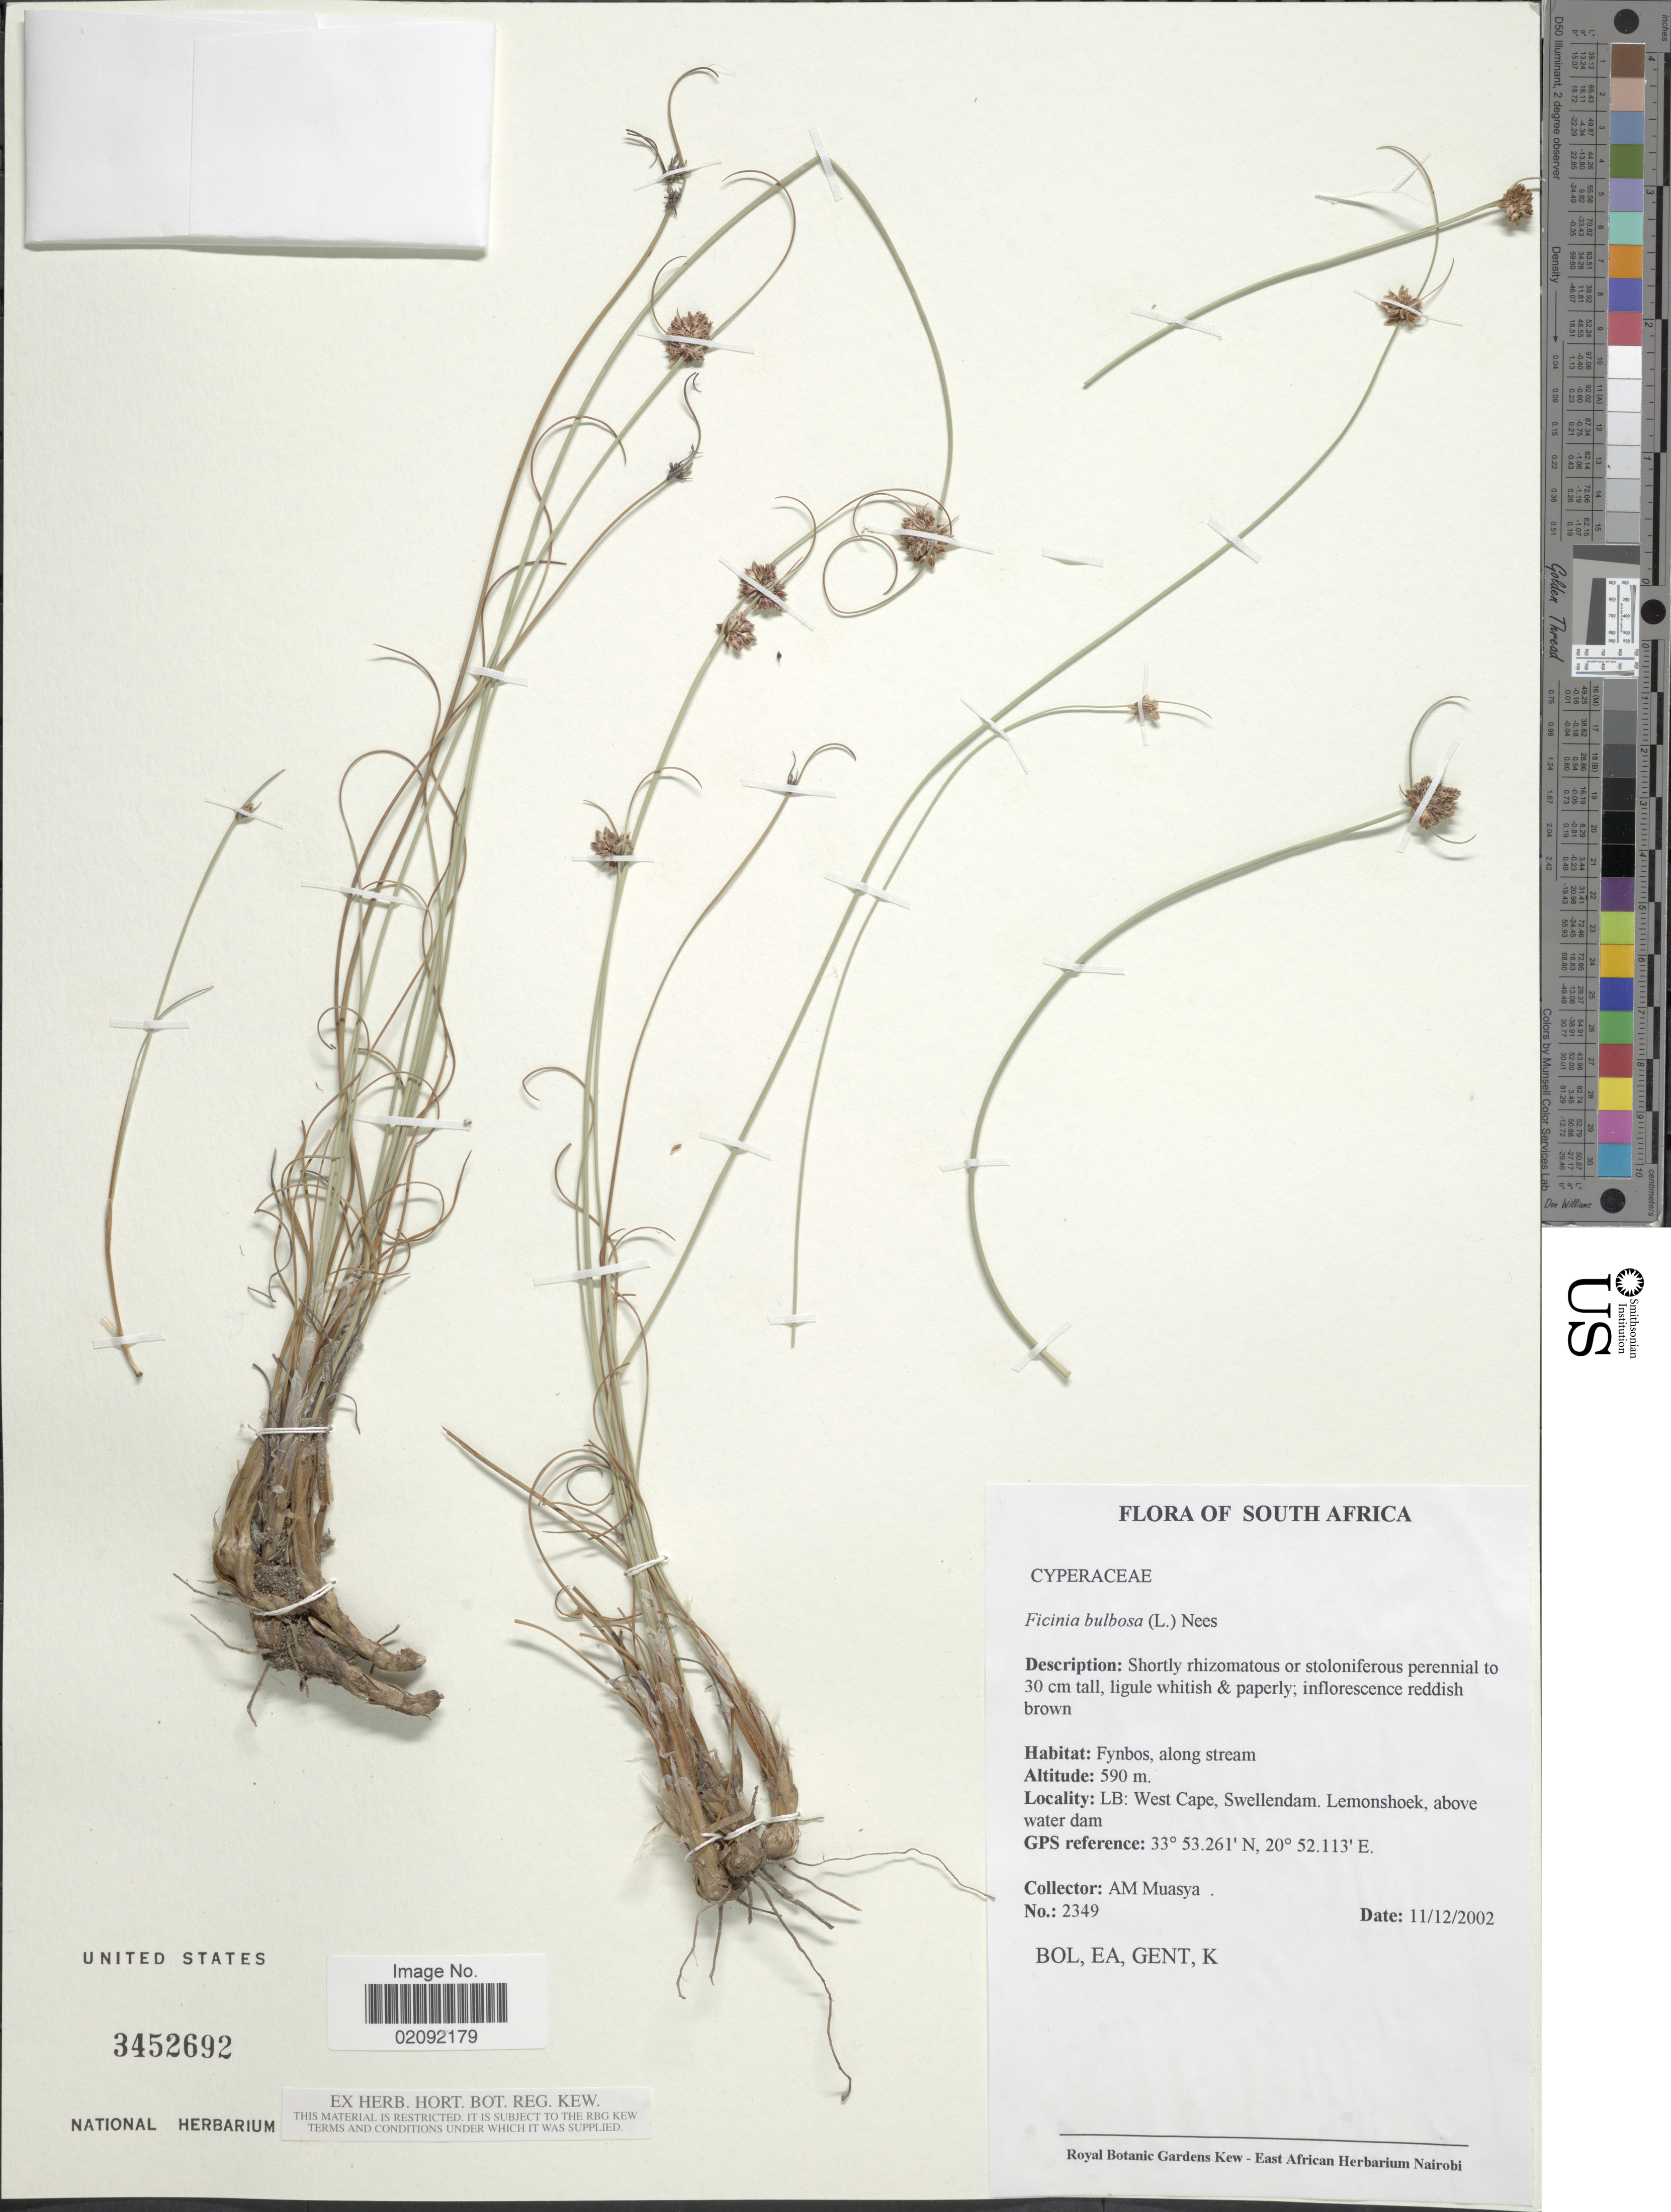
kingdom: Plantae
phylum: Tracheophyta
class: Liliopsida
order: Poales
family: Cyperaceae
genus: Ficinia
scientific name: Ficinia bulbosa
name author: (L.) Nees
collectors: A. Muasya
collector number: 2349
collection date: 2002-12-11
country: South Africa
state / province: Western Cape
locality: LB: Swellendam, Lemonshoek, above water dam, along stream.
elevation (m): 590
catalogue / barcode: US 3452692